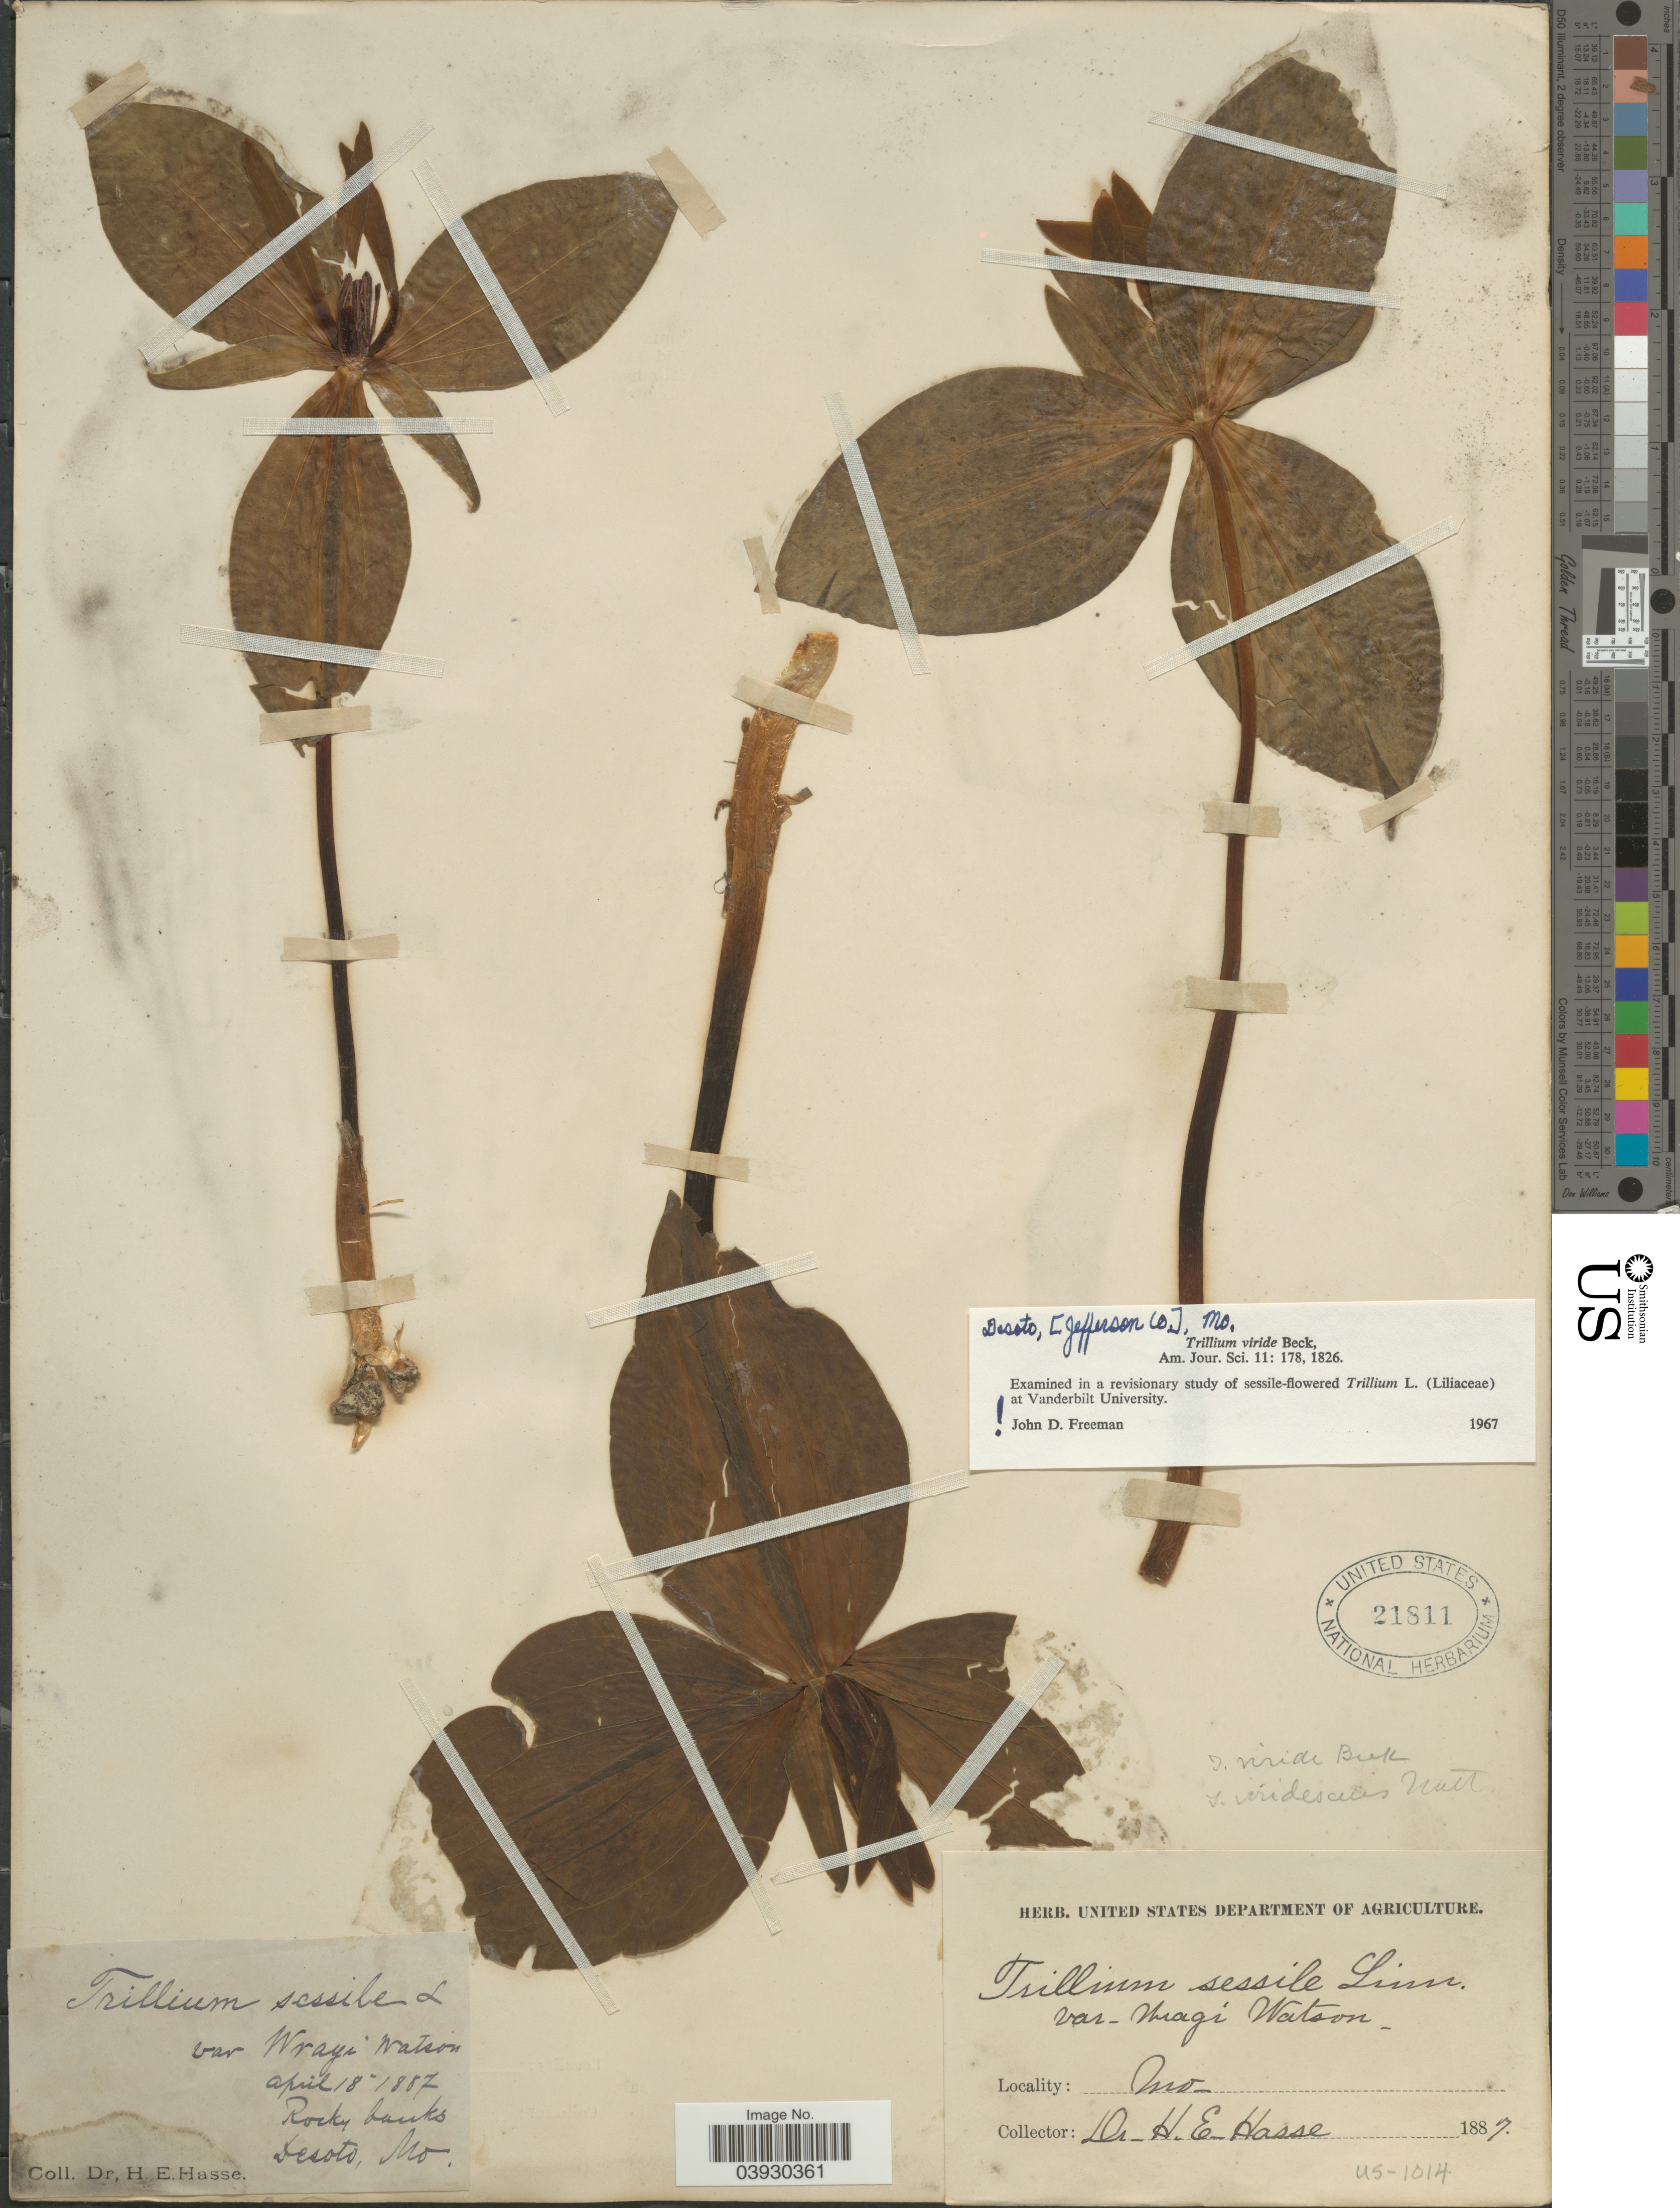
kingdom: Plantae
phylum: Tracheophyta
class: Liliopsida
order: Liliales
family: Melanthiaceae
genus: Trillium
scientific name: Trillium viride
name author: L.C. Beck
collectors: H. E. Hasse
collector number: US-1014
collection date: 1887-04-18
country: United States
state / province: Missouri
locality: Rocky banks Desoto.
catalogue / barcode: US 21811